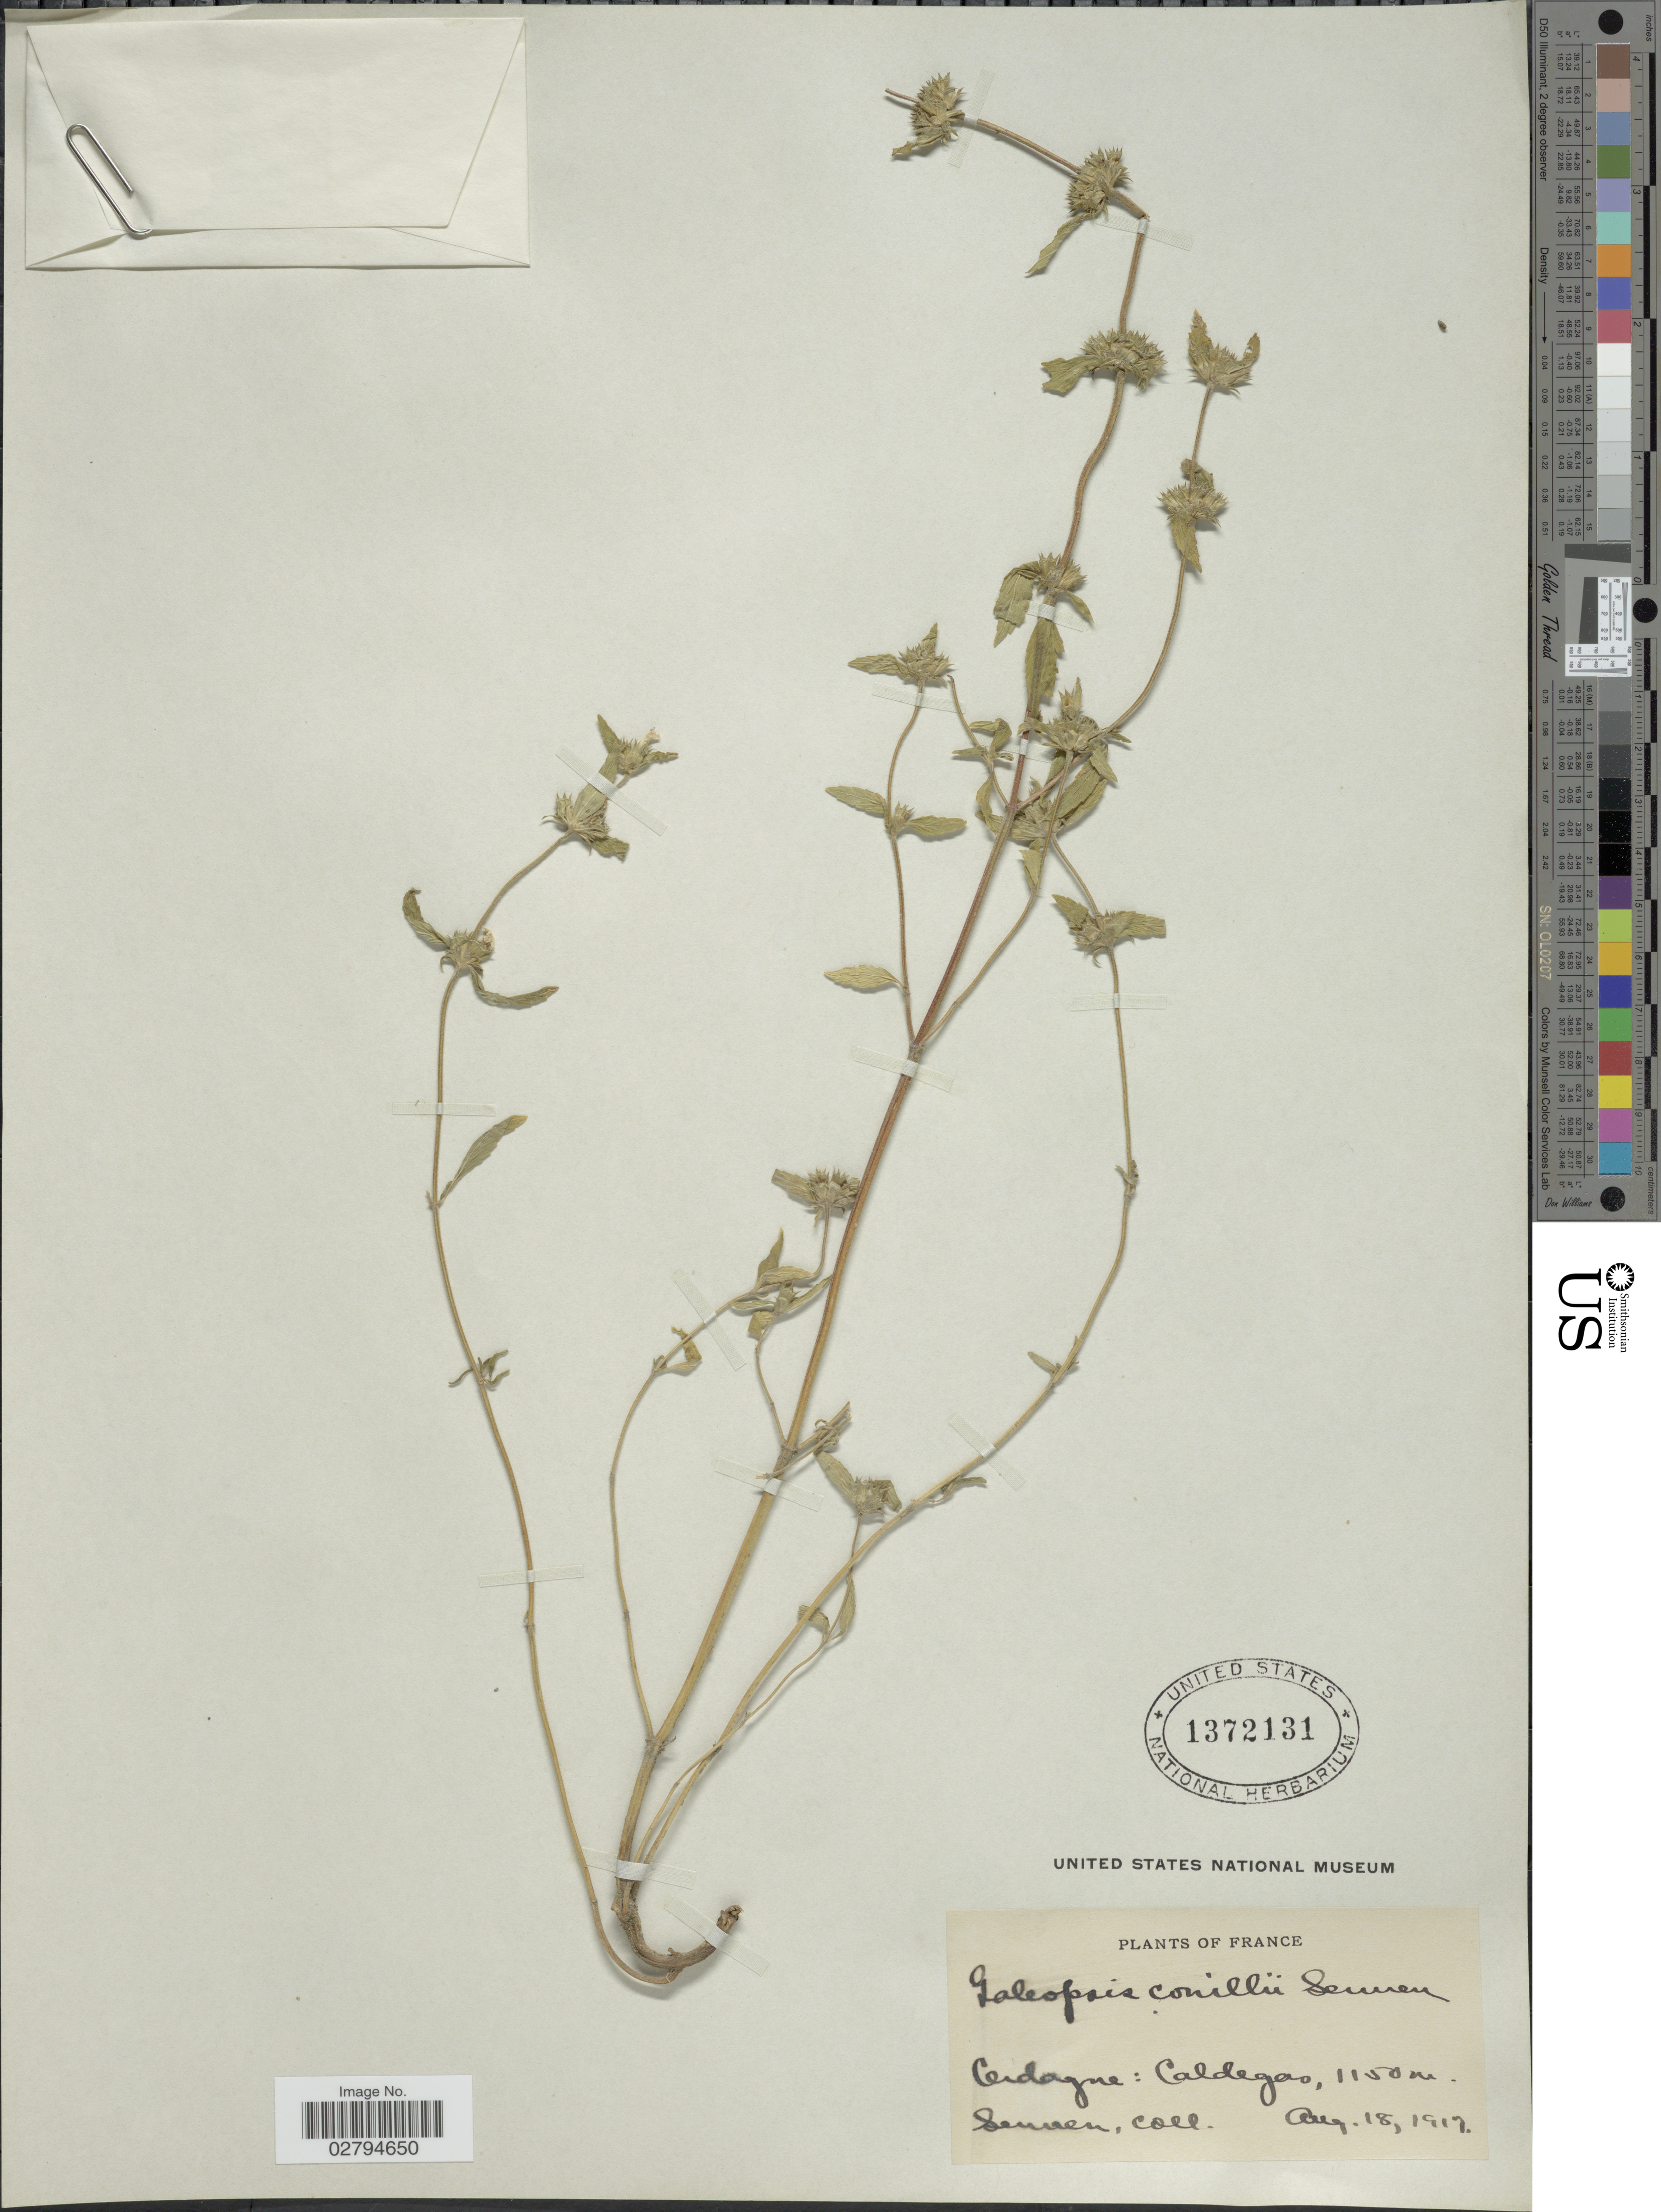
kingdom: Plantae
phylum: Tracheophyta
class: Magnoliopsida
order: Lamiales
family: Lamiaceae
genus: Galeopsis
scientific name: Galeopsis conillii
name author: Sennen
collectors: E. Sennen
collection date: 1917-08-18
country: Spain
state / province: Islas Baleares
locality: Cerdagne: Caldegas.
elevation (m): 1150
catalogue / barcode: US 1372131